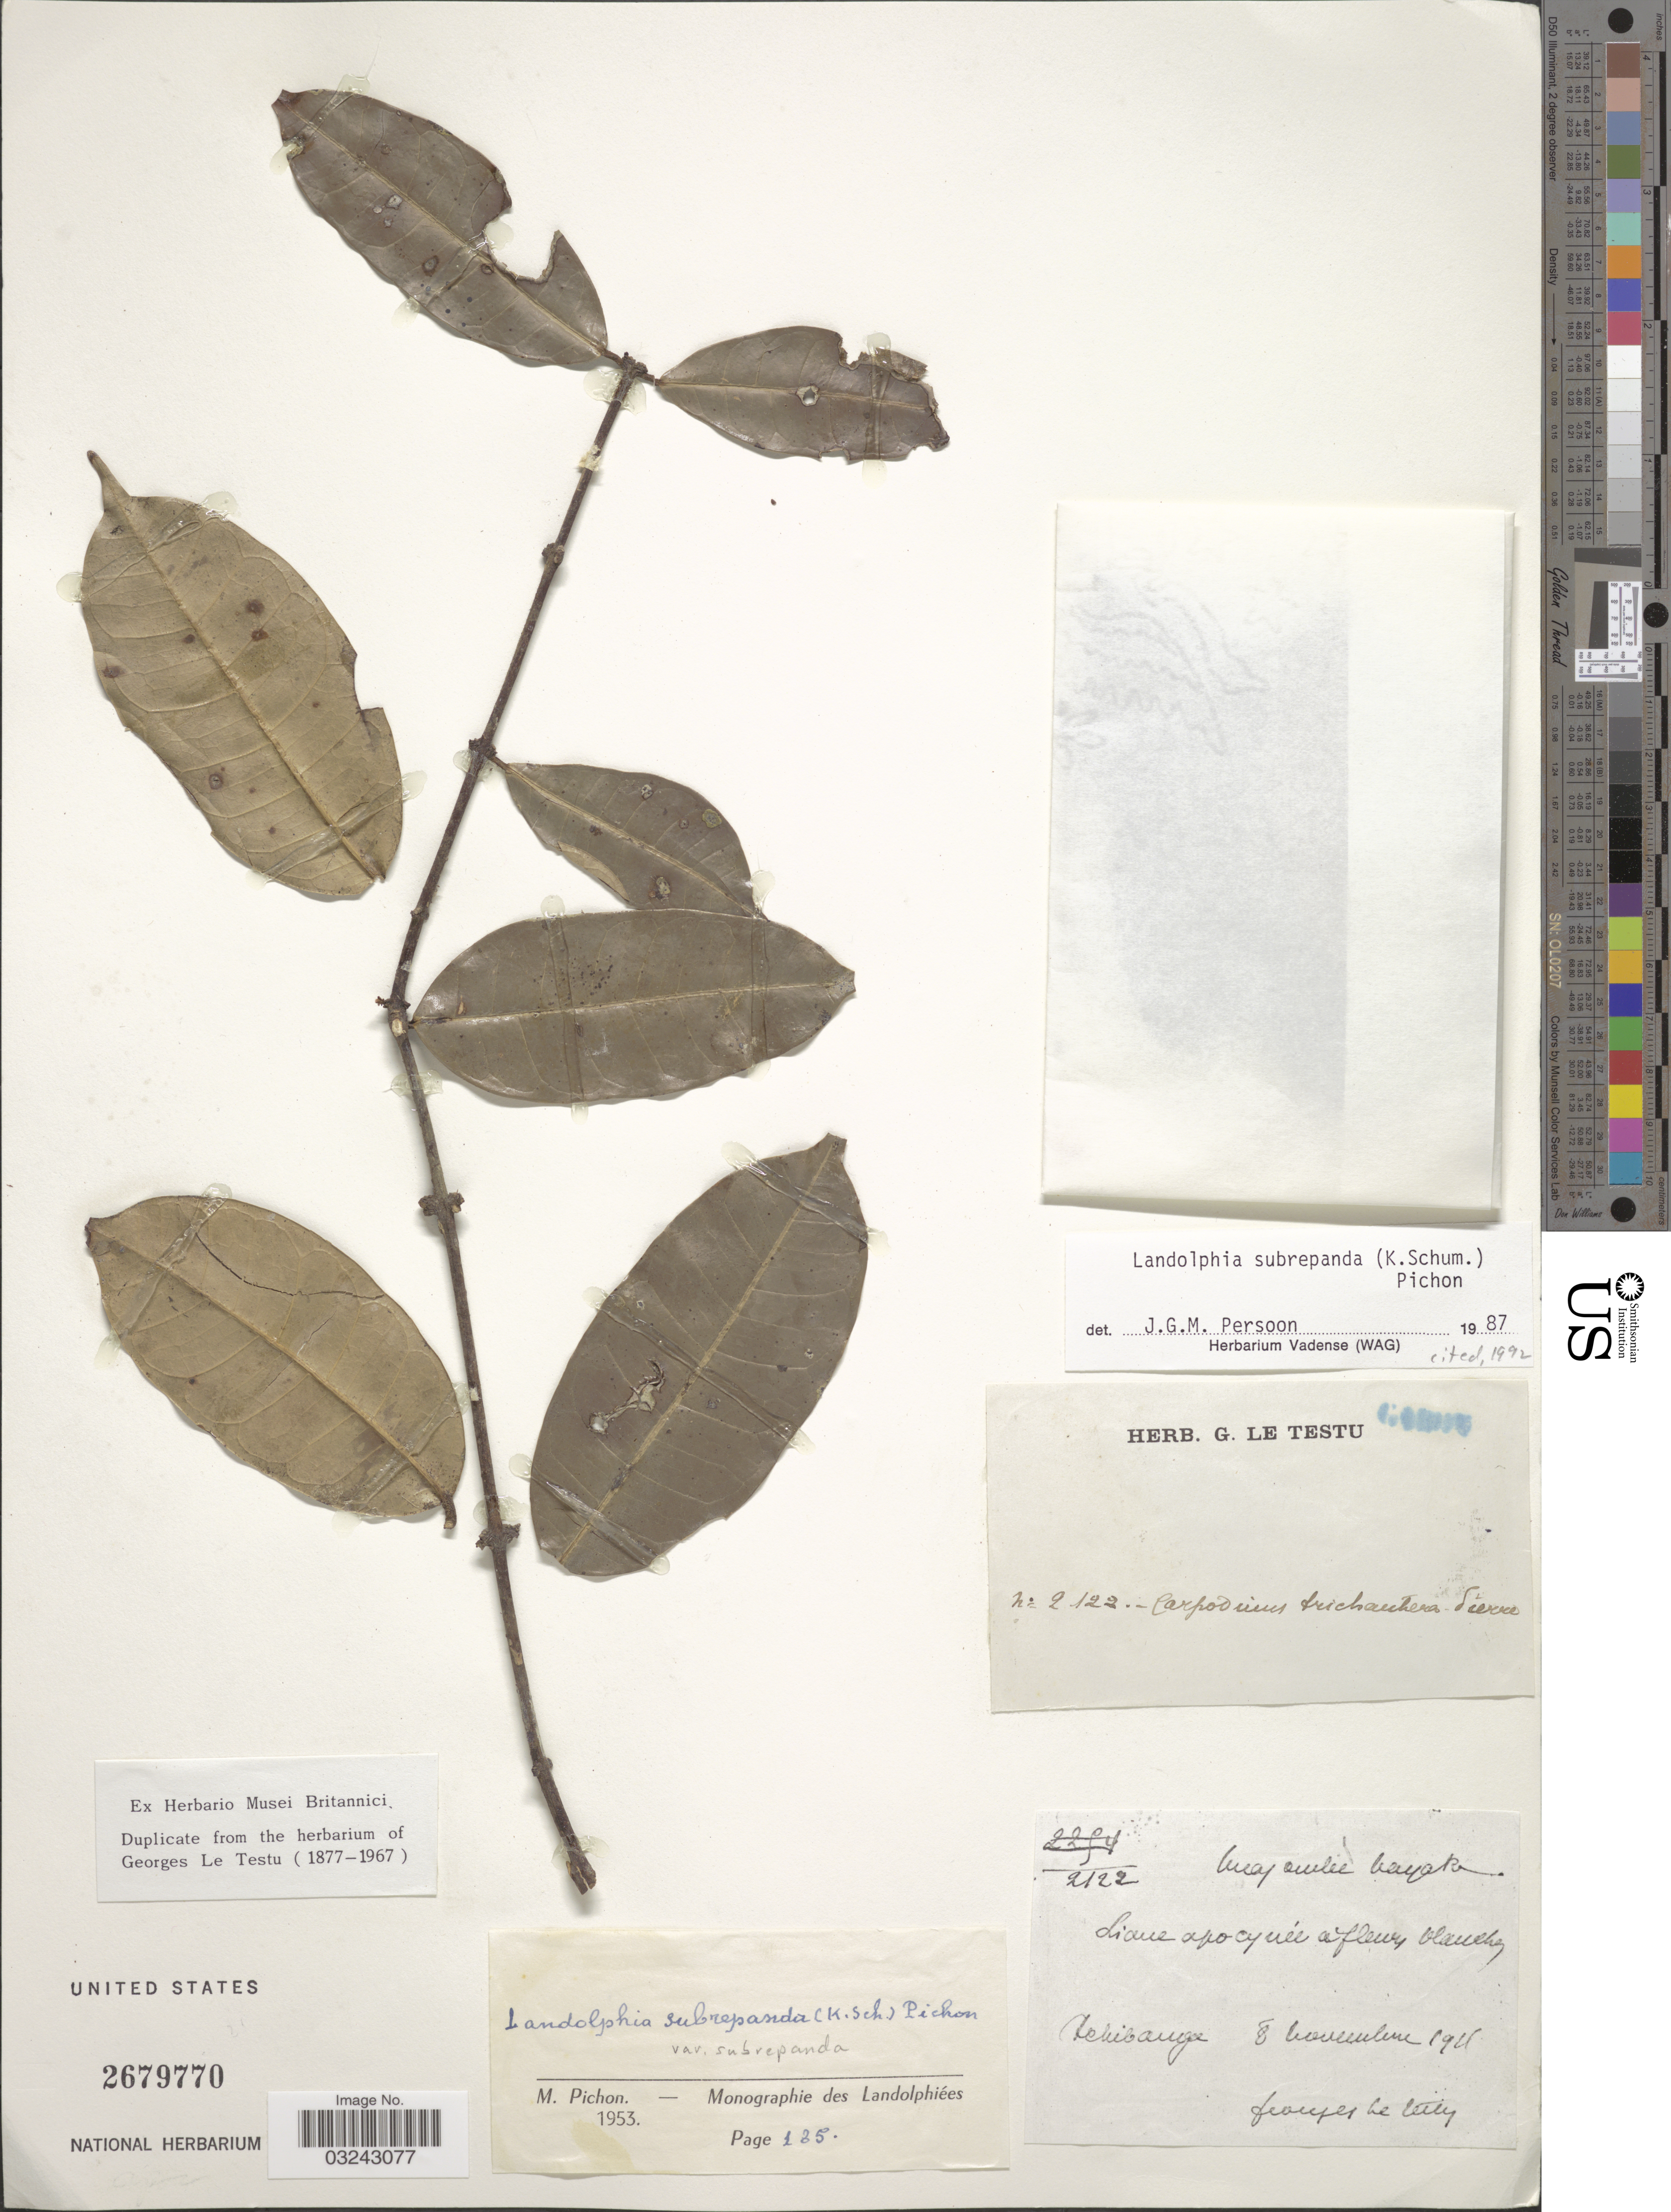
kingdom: Plantae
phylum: Tracheophyta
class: Magnoliopsida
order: Gentianales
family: Apocynaceae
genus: Landolphia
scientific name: Landolphia subrepanda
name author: (K. Schum.) Pichon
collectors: G. Le Testu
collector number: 2122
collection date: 1921-11-08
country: Gabon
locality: Tchibanga.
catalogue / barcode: US 2679770